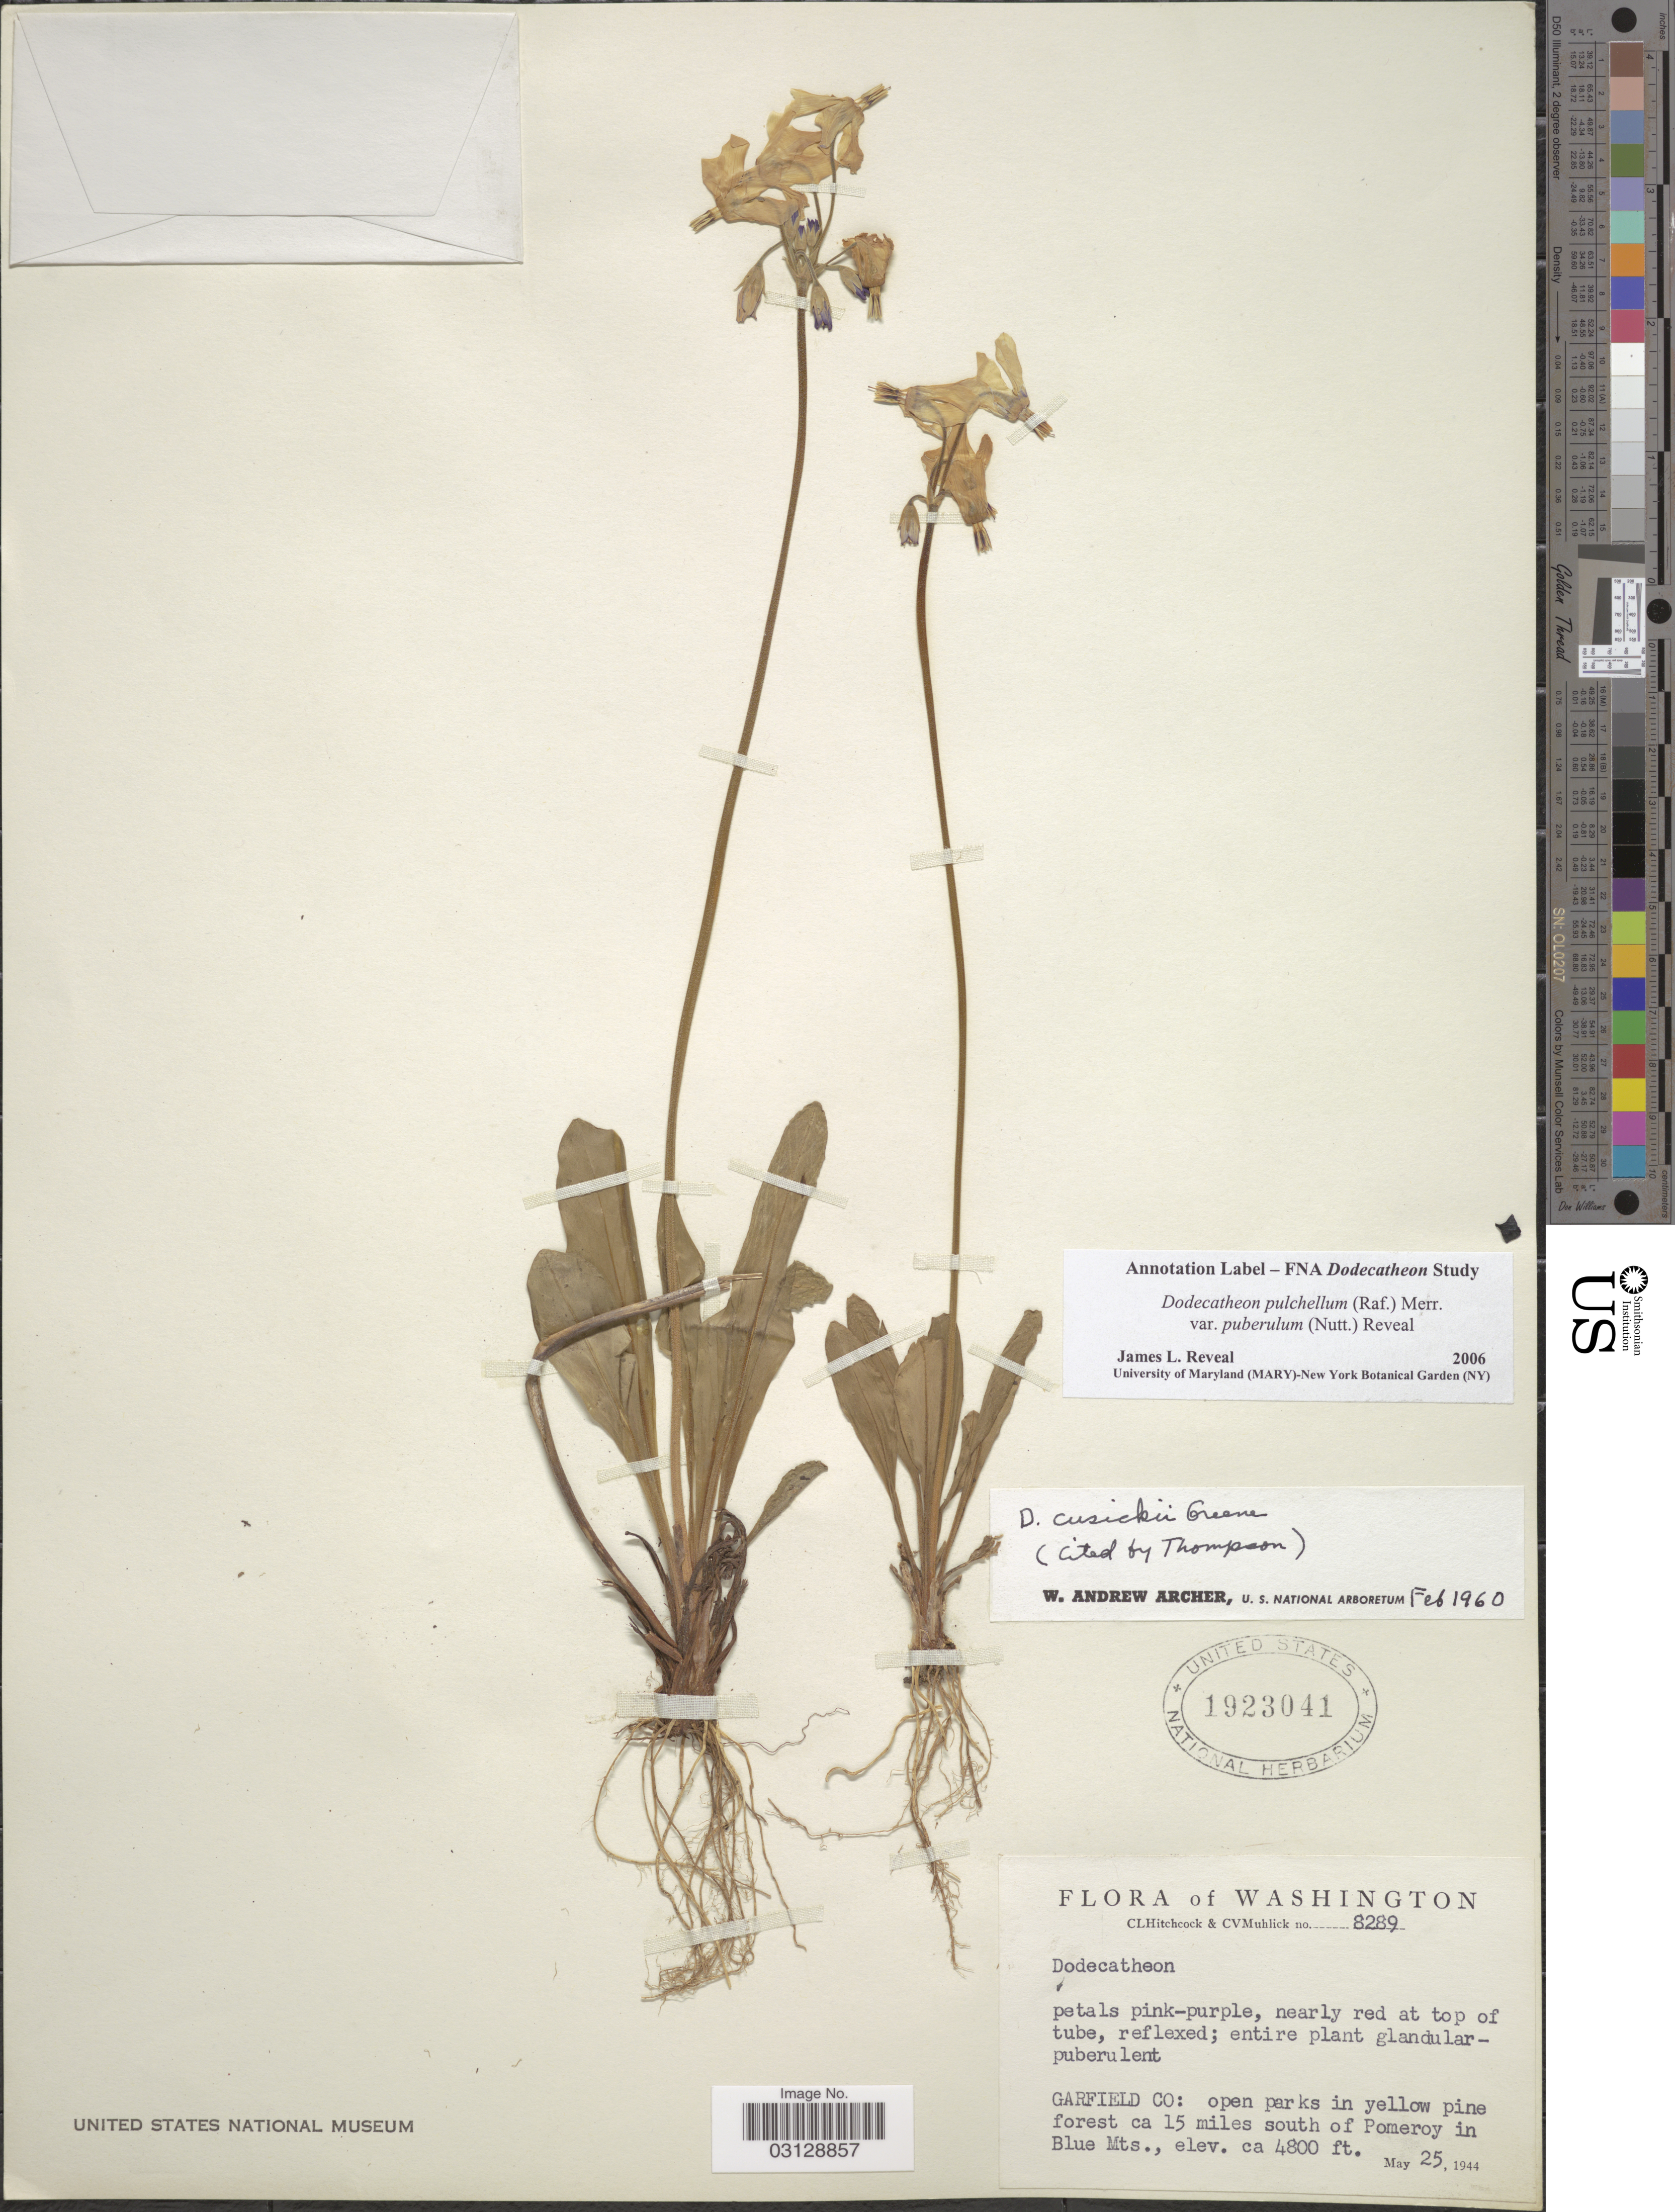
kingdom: Plantae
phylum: Tracheophyta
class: Magnoliopsida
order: Ericales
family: Primulaceae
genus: Dodecatheon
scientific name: Dodecatheon pulchellum var. cusickii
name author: (Greene) Reveal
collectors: C. L. Hitchcock & C. V. Muhlick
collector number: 8289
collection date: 1944-05-05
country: United States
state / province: Washington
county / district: Garfield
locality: Garfield Co: open parks in yellow pine forest ca 15 miles south of Pomeroy in Blue Mts.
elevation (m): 1463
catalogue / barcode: US 1923041